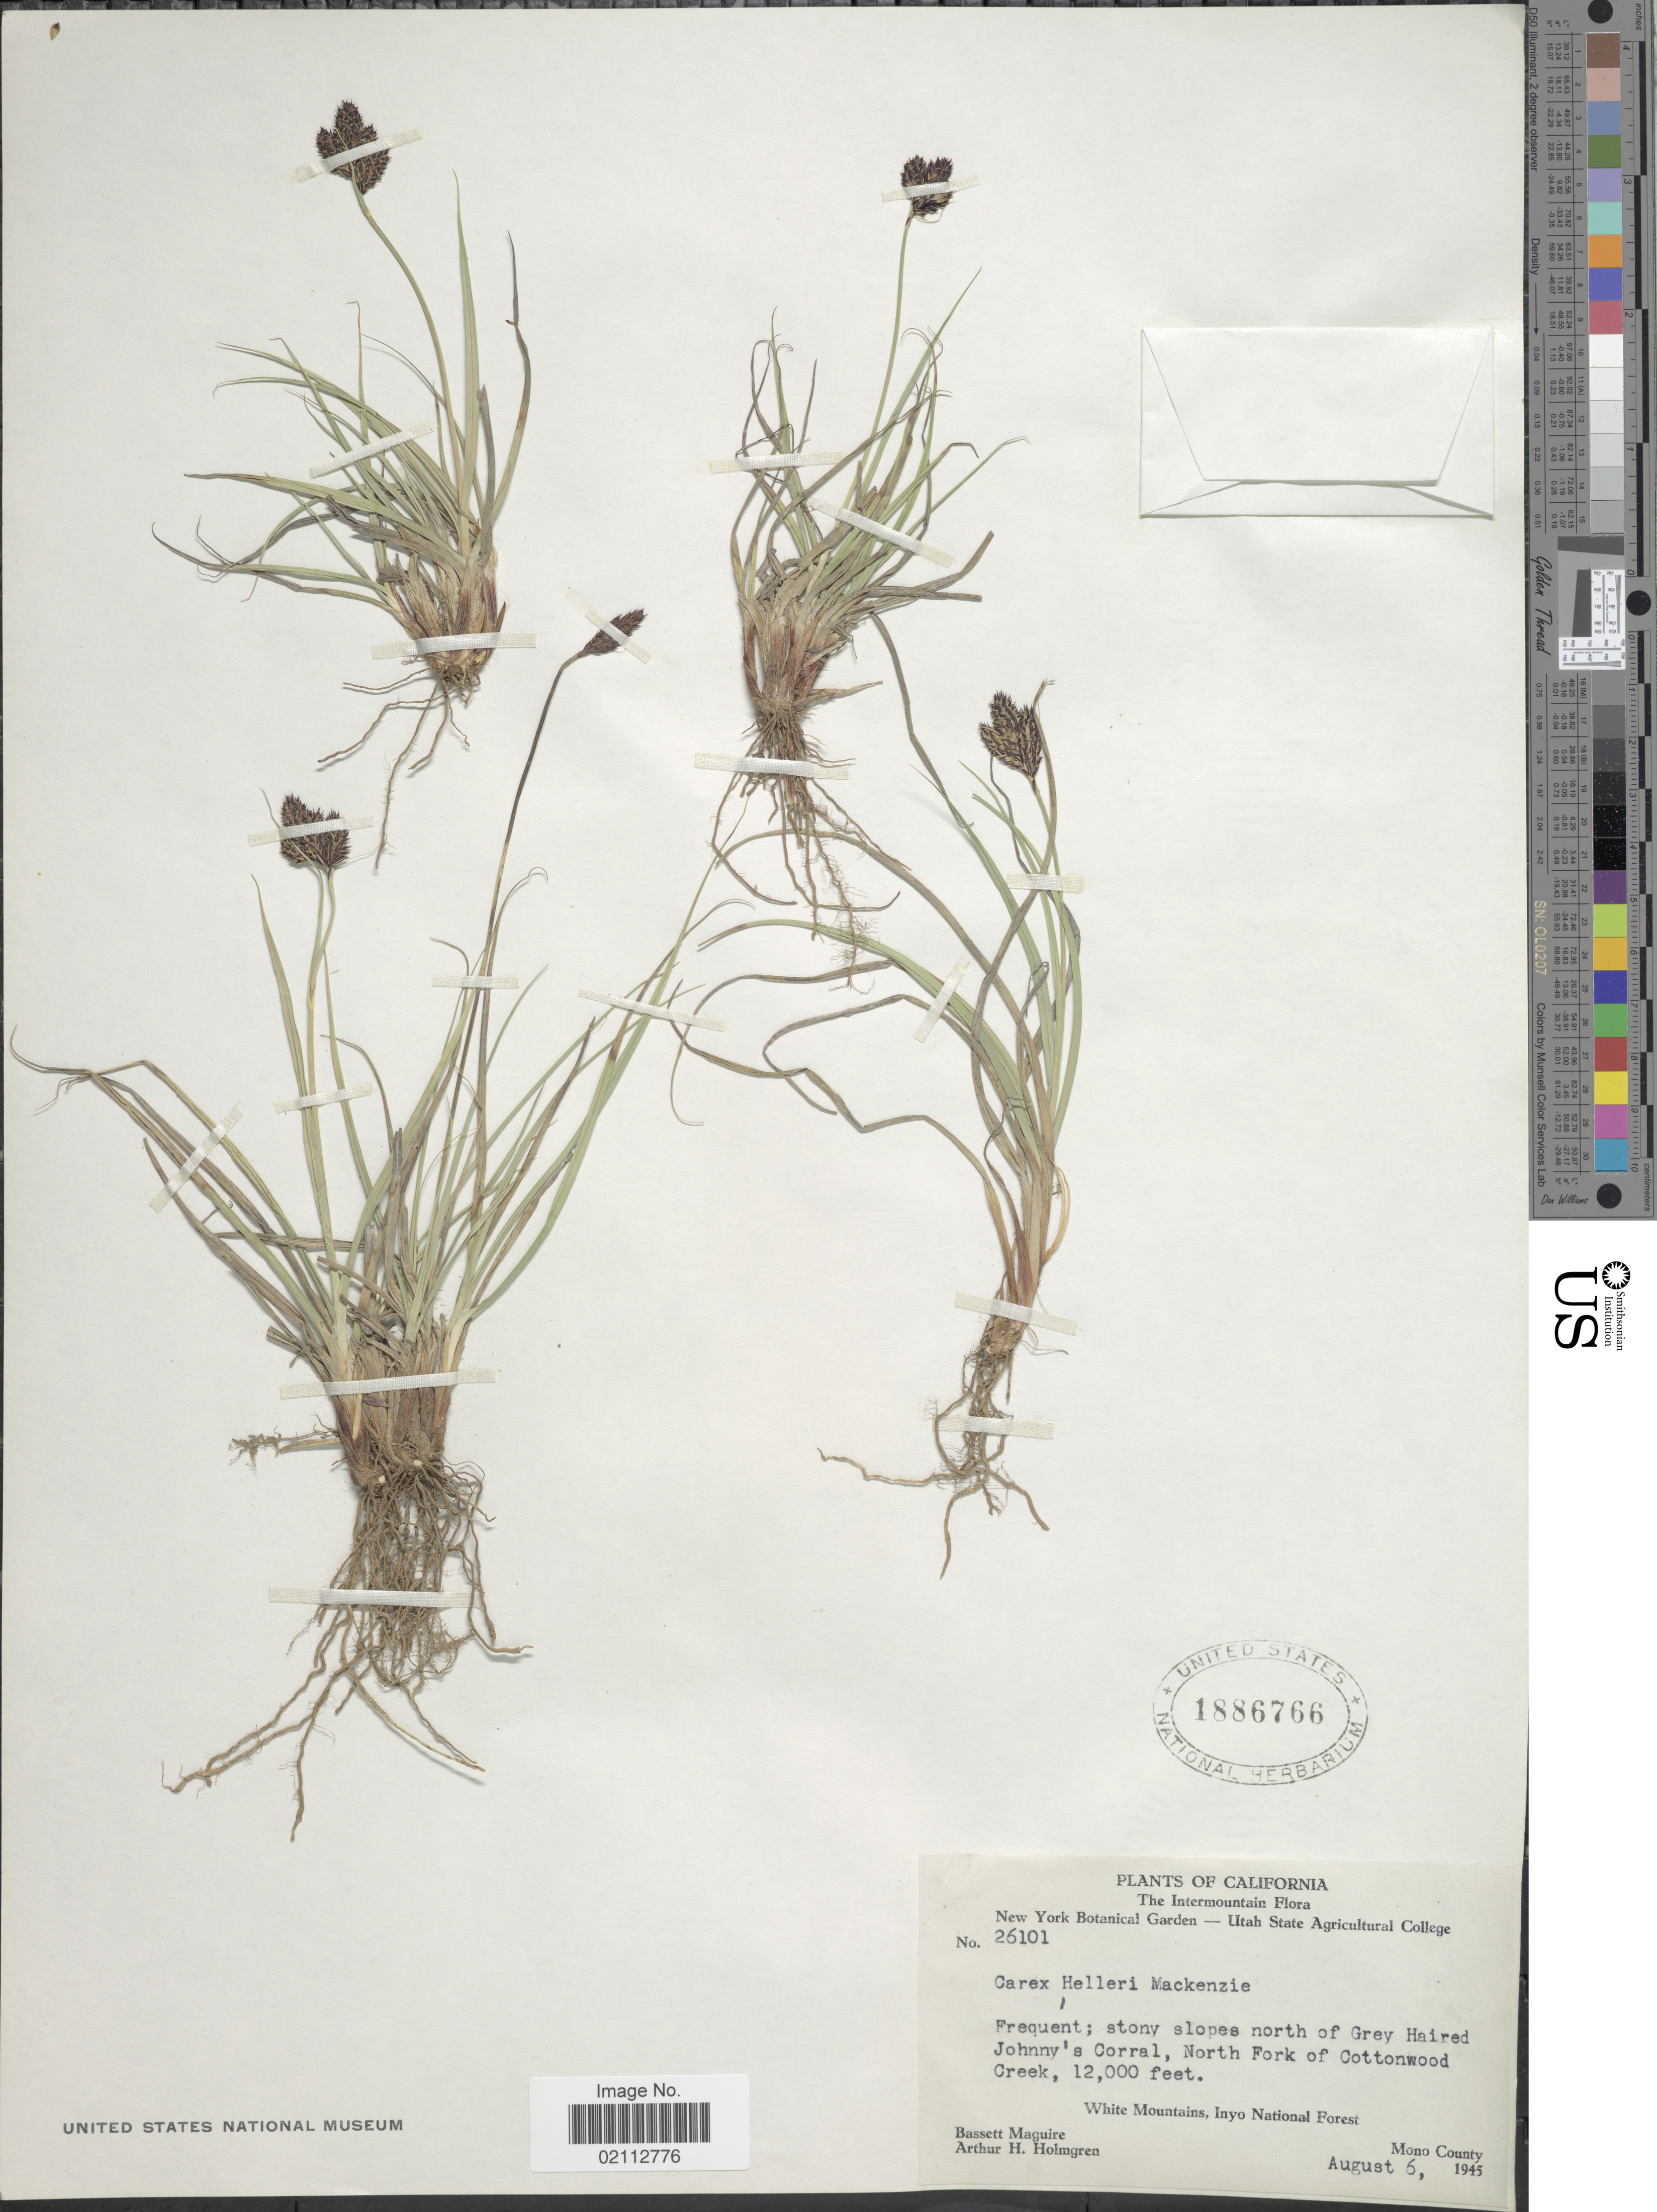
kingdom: Plantae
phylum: Tracheophyta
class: Liliopsida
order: Poales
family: Cyperaceae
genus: Carex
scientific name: Carex helleri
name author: Mack.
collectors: B. Maguire & A. H. Holmgren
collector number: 26101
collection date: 1945-08-06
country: United States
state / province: California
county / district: Mono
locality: Intermountain. north of Grey Haired Johnny's Corral, North Fork of Cottonwood Creek. White Mountains, Inyo National Forest. Mono County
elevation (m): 3658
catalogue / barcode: US 1886766